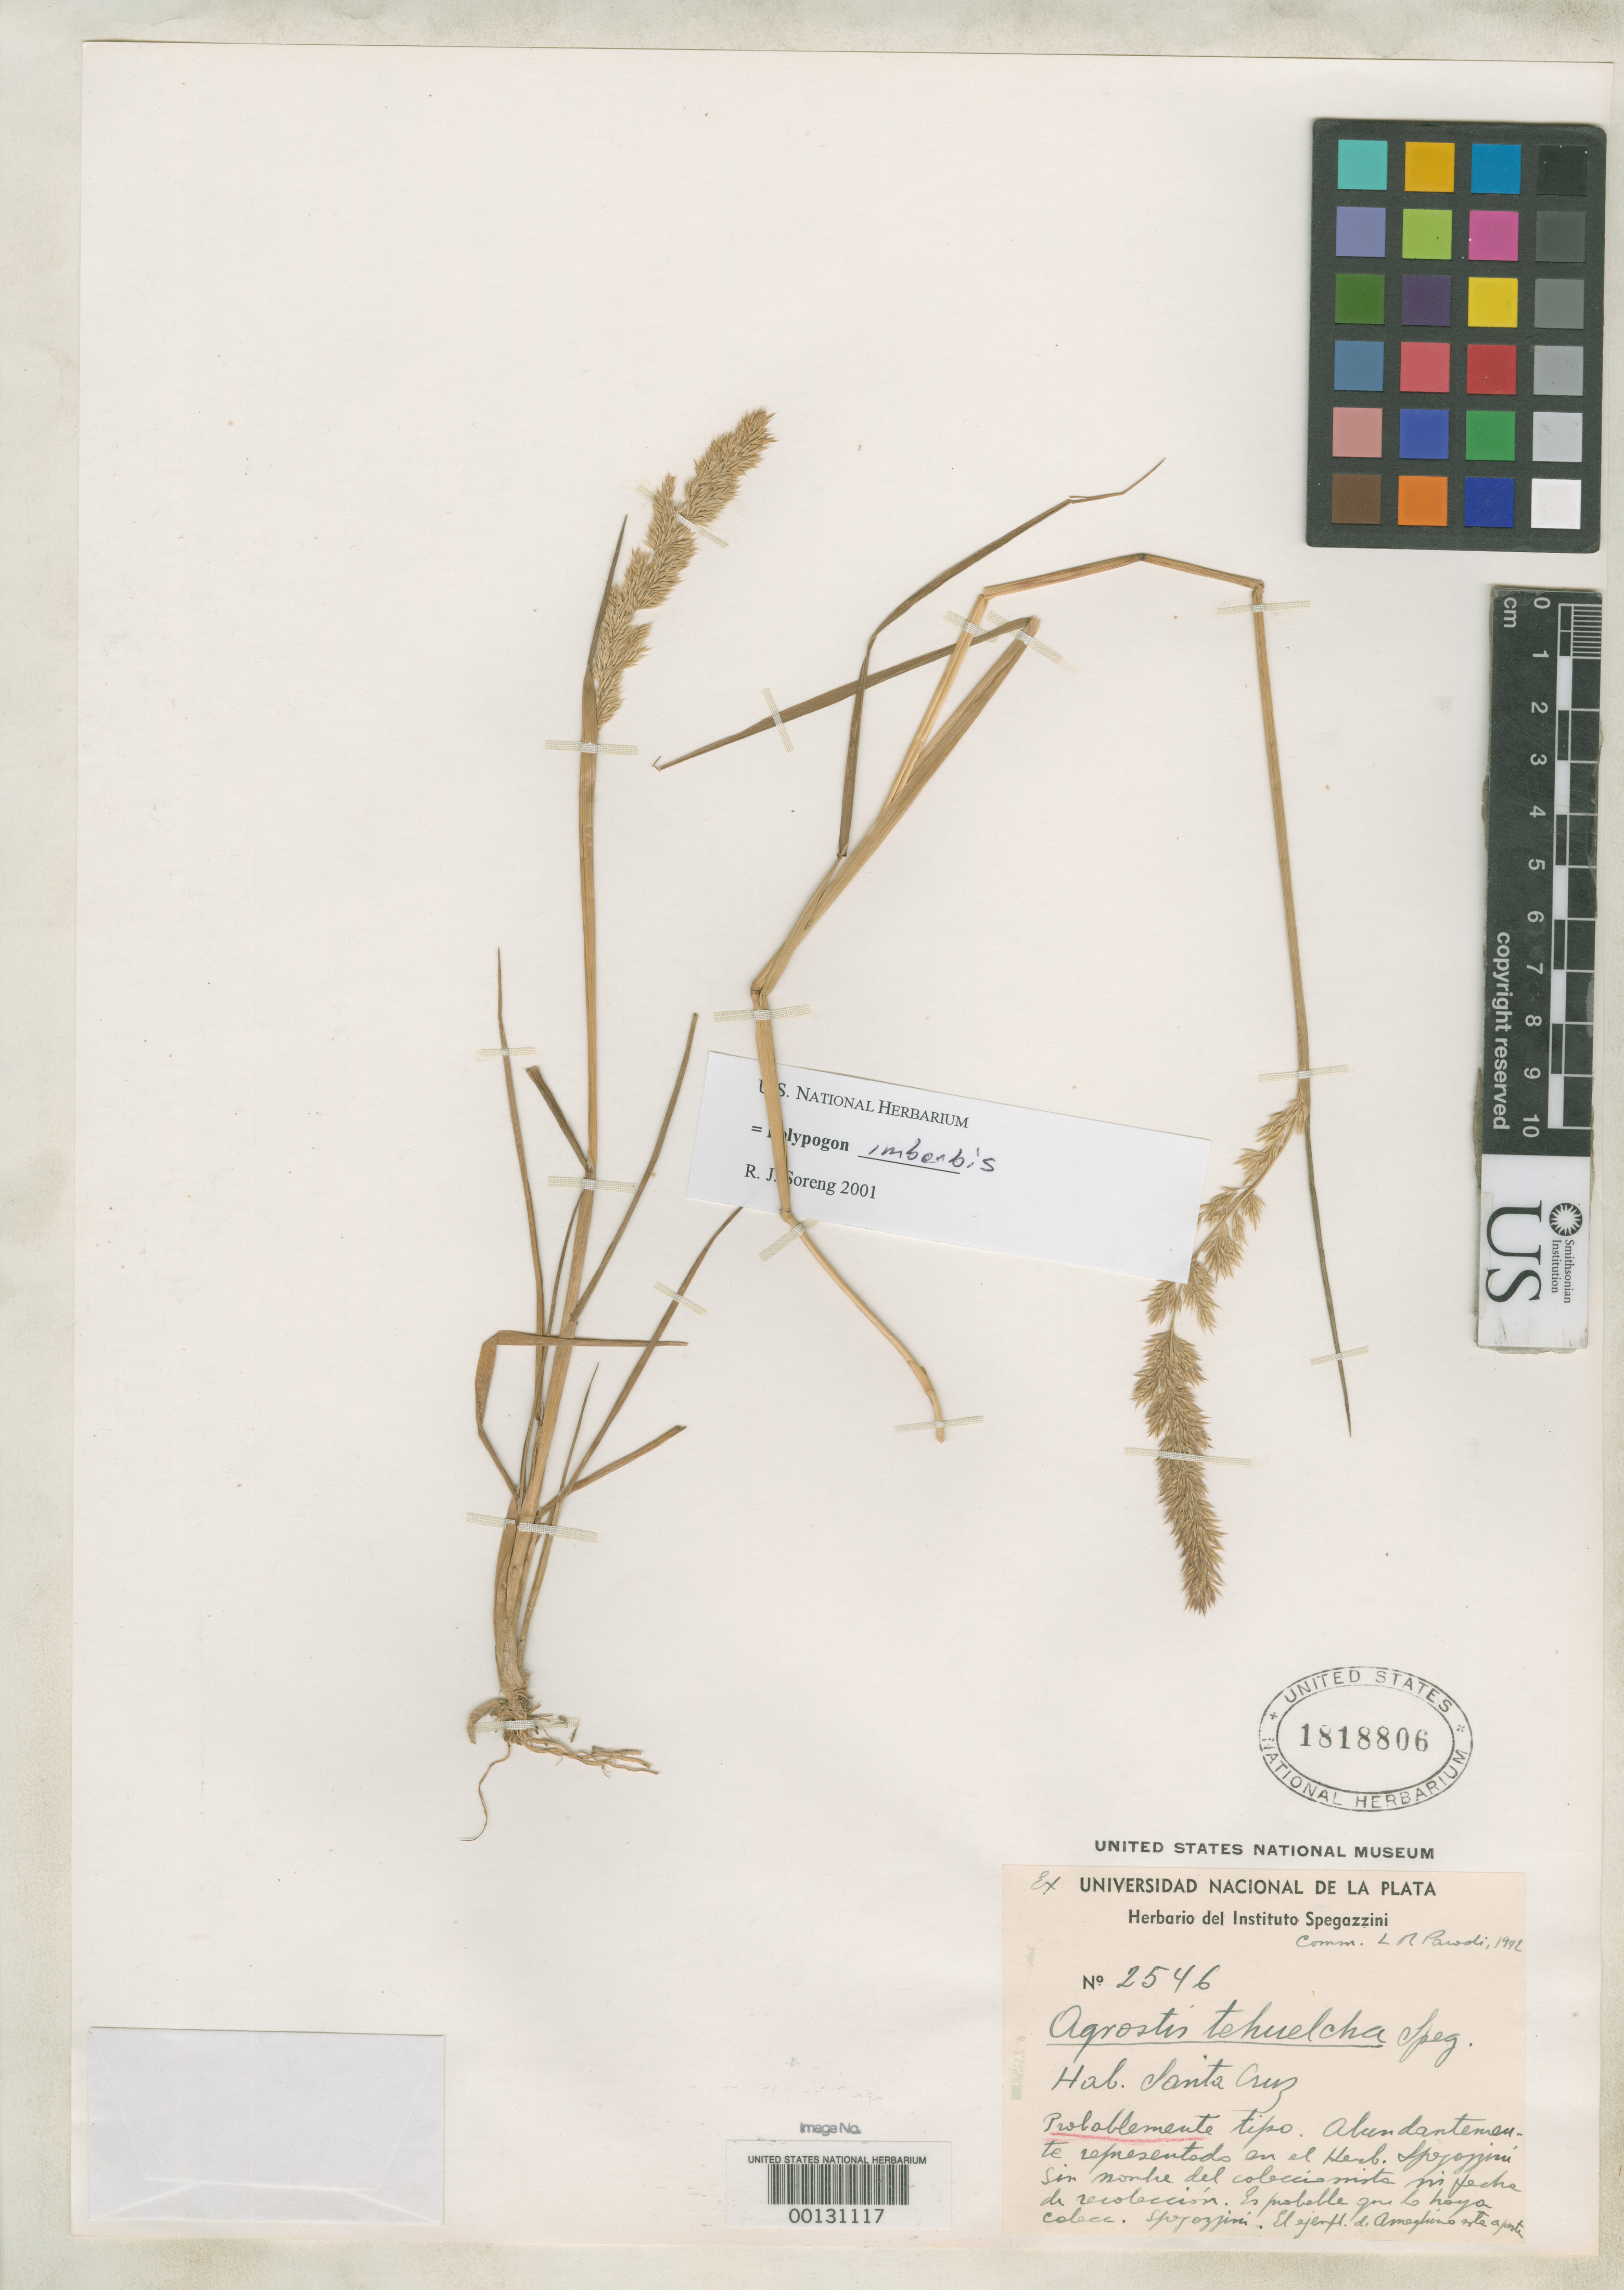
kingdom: Plantae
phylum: Tracheophyta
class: Liliopsida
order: Poales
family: Poaceae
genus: Agrostis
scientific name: Agrostis tehuelcha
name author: Speg.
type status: Syntype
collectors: C. L. Spegazzini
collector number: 2546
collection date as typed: Feb 1882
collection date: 1882-02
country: Argentina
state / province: Santa Cruz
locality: Rio Santa Cruz.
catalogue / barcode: US 1818806